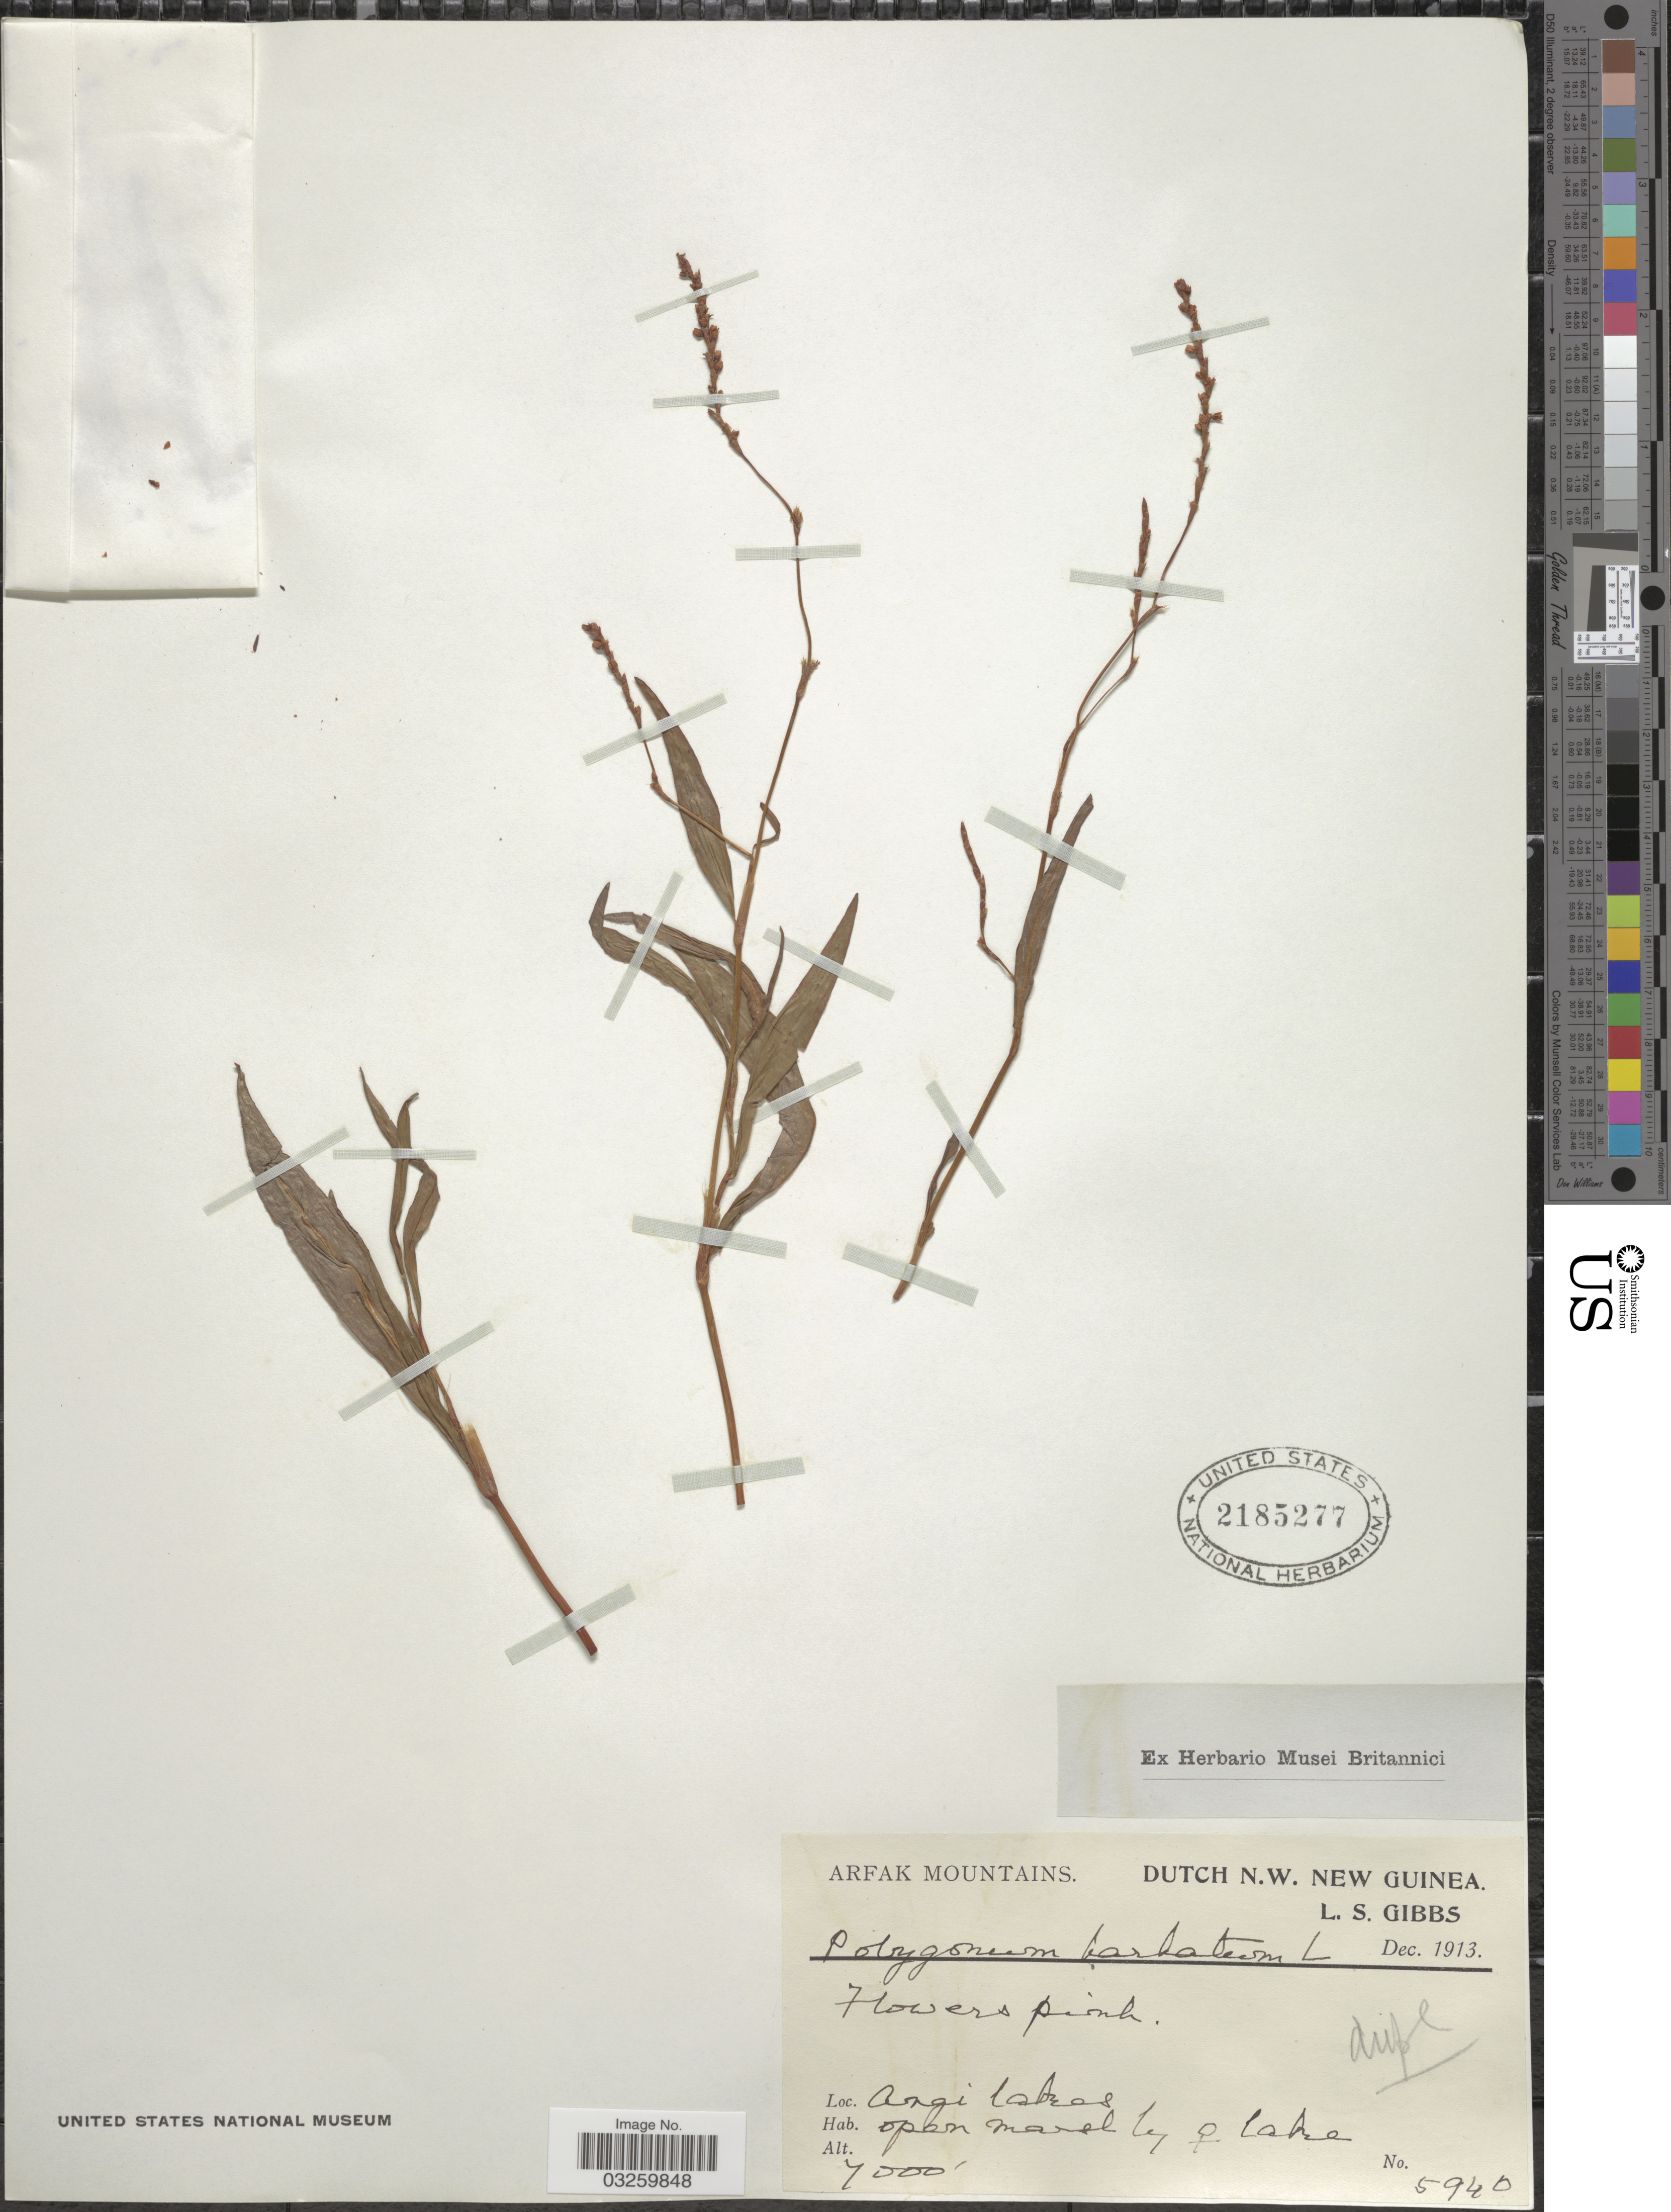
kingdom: Plantae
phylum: Tracheophyta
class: Magnoliopsida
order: Caryophyllales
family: Polygonaceae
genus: Persicaria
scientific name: Persicaria barbata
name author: (L.) H. Hara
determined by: Wagner, W. L., (BOT), Smithsonian Institution - National Museum of Natural History (UNITED STATES)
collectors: L. S.Gibbs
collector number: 5940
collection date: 1913-12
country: Indonesia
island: New Guinea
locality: Arfak Mountains. Dutch N.W. New Guinea. Azgi Labras [interpreted].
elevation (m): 2134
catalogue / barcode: US 2185277